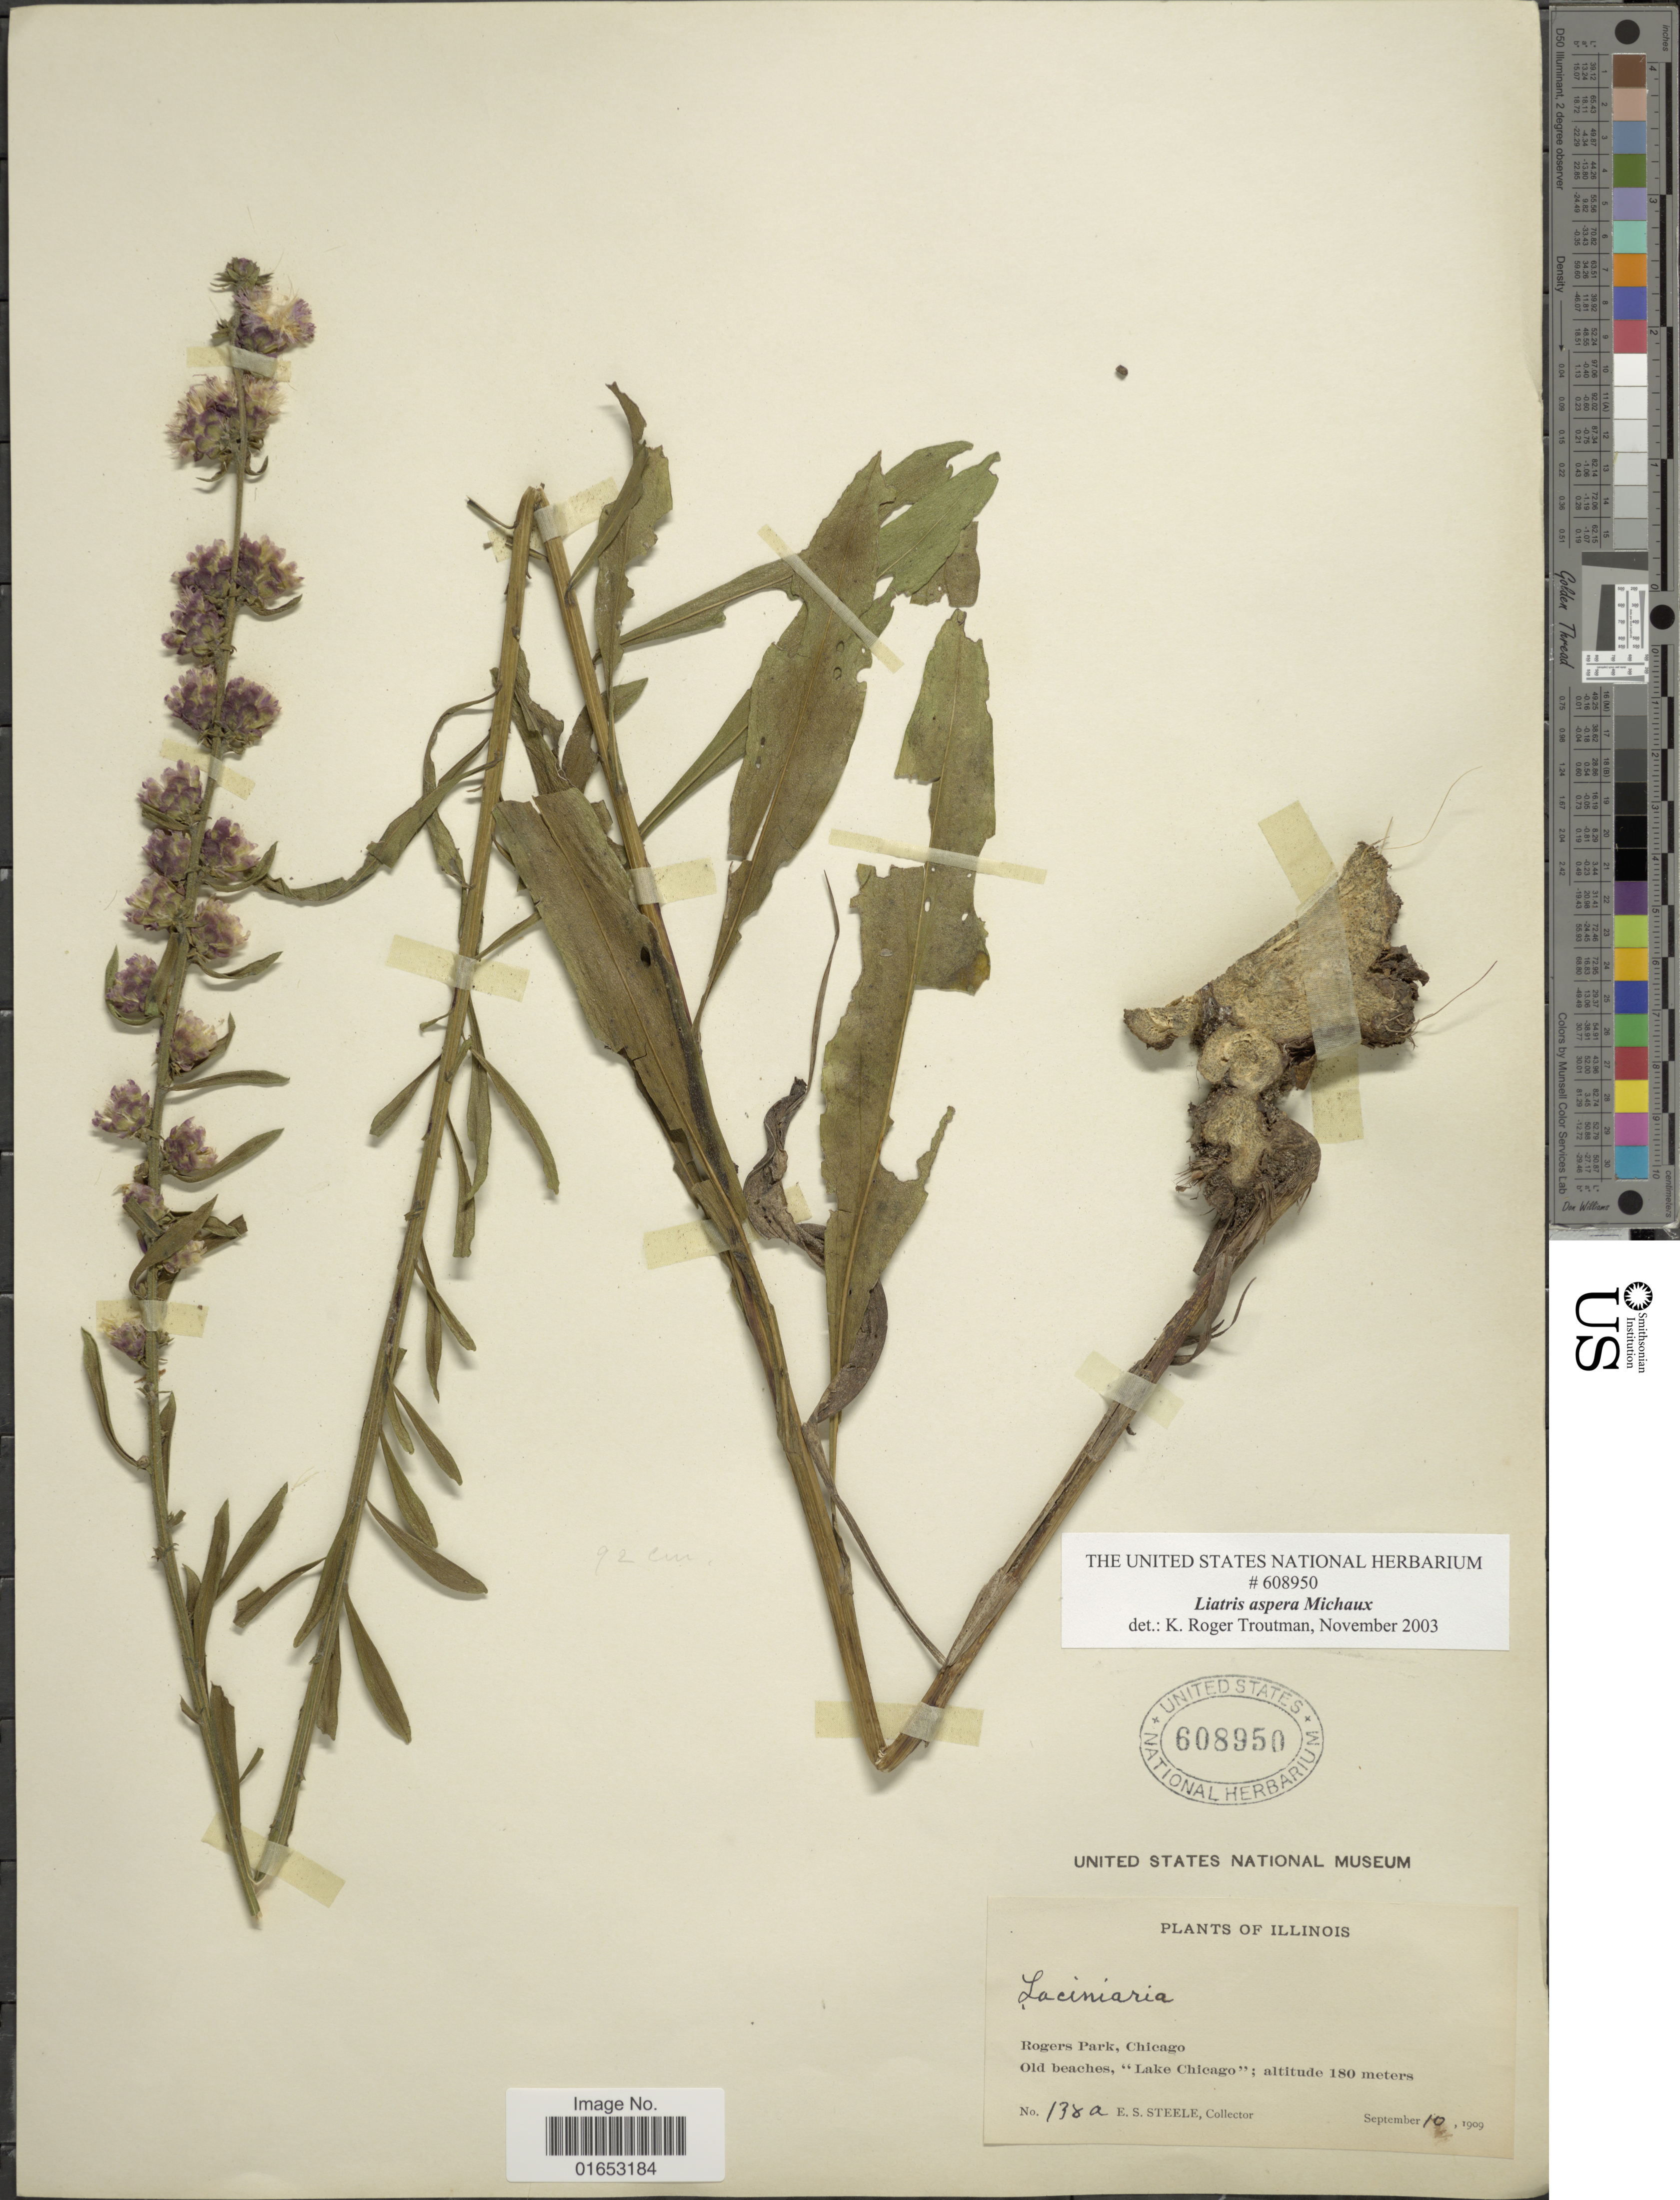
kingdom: Plantae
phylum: Tracheophyta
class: Magnoliopsida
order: Asterales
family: Asteraceae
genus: Liatris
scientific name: Liatris aspera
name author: Michx.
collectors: E. Steele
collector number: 138a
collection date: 1909-09-10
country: United States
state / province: Illinois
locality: Rogers Park, Chicago, Old Beaches, "Lake Chicago"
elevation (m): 180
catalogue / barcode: US 608950